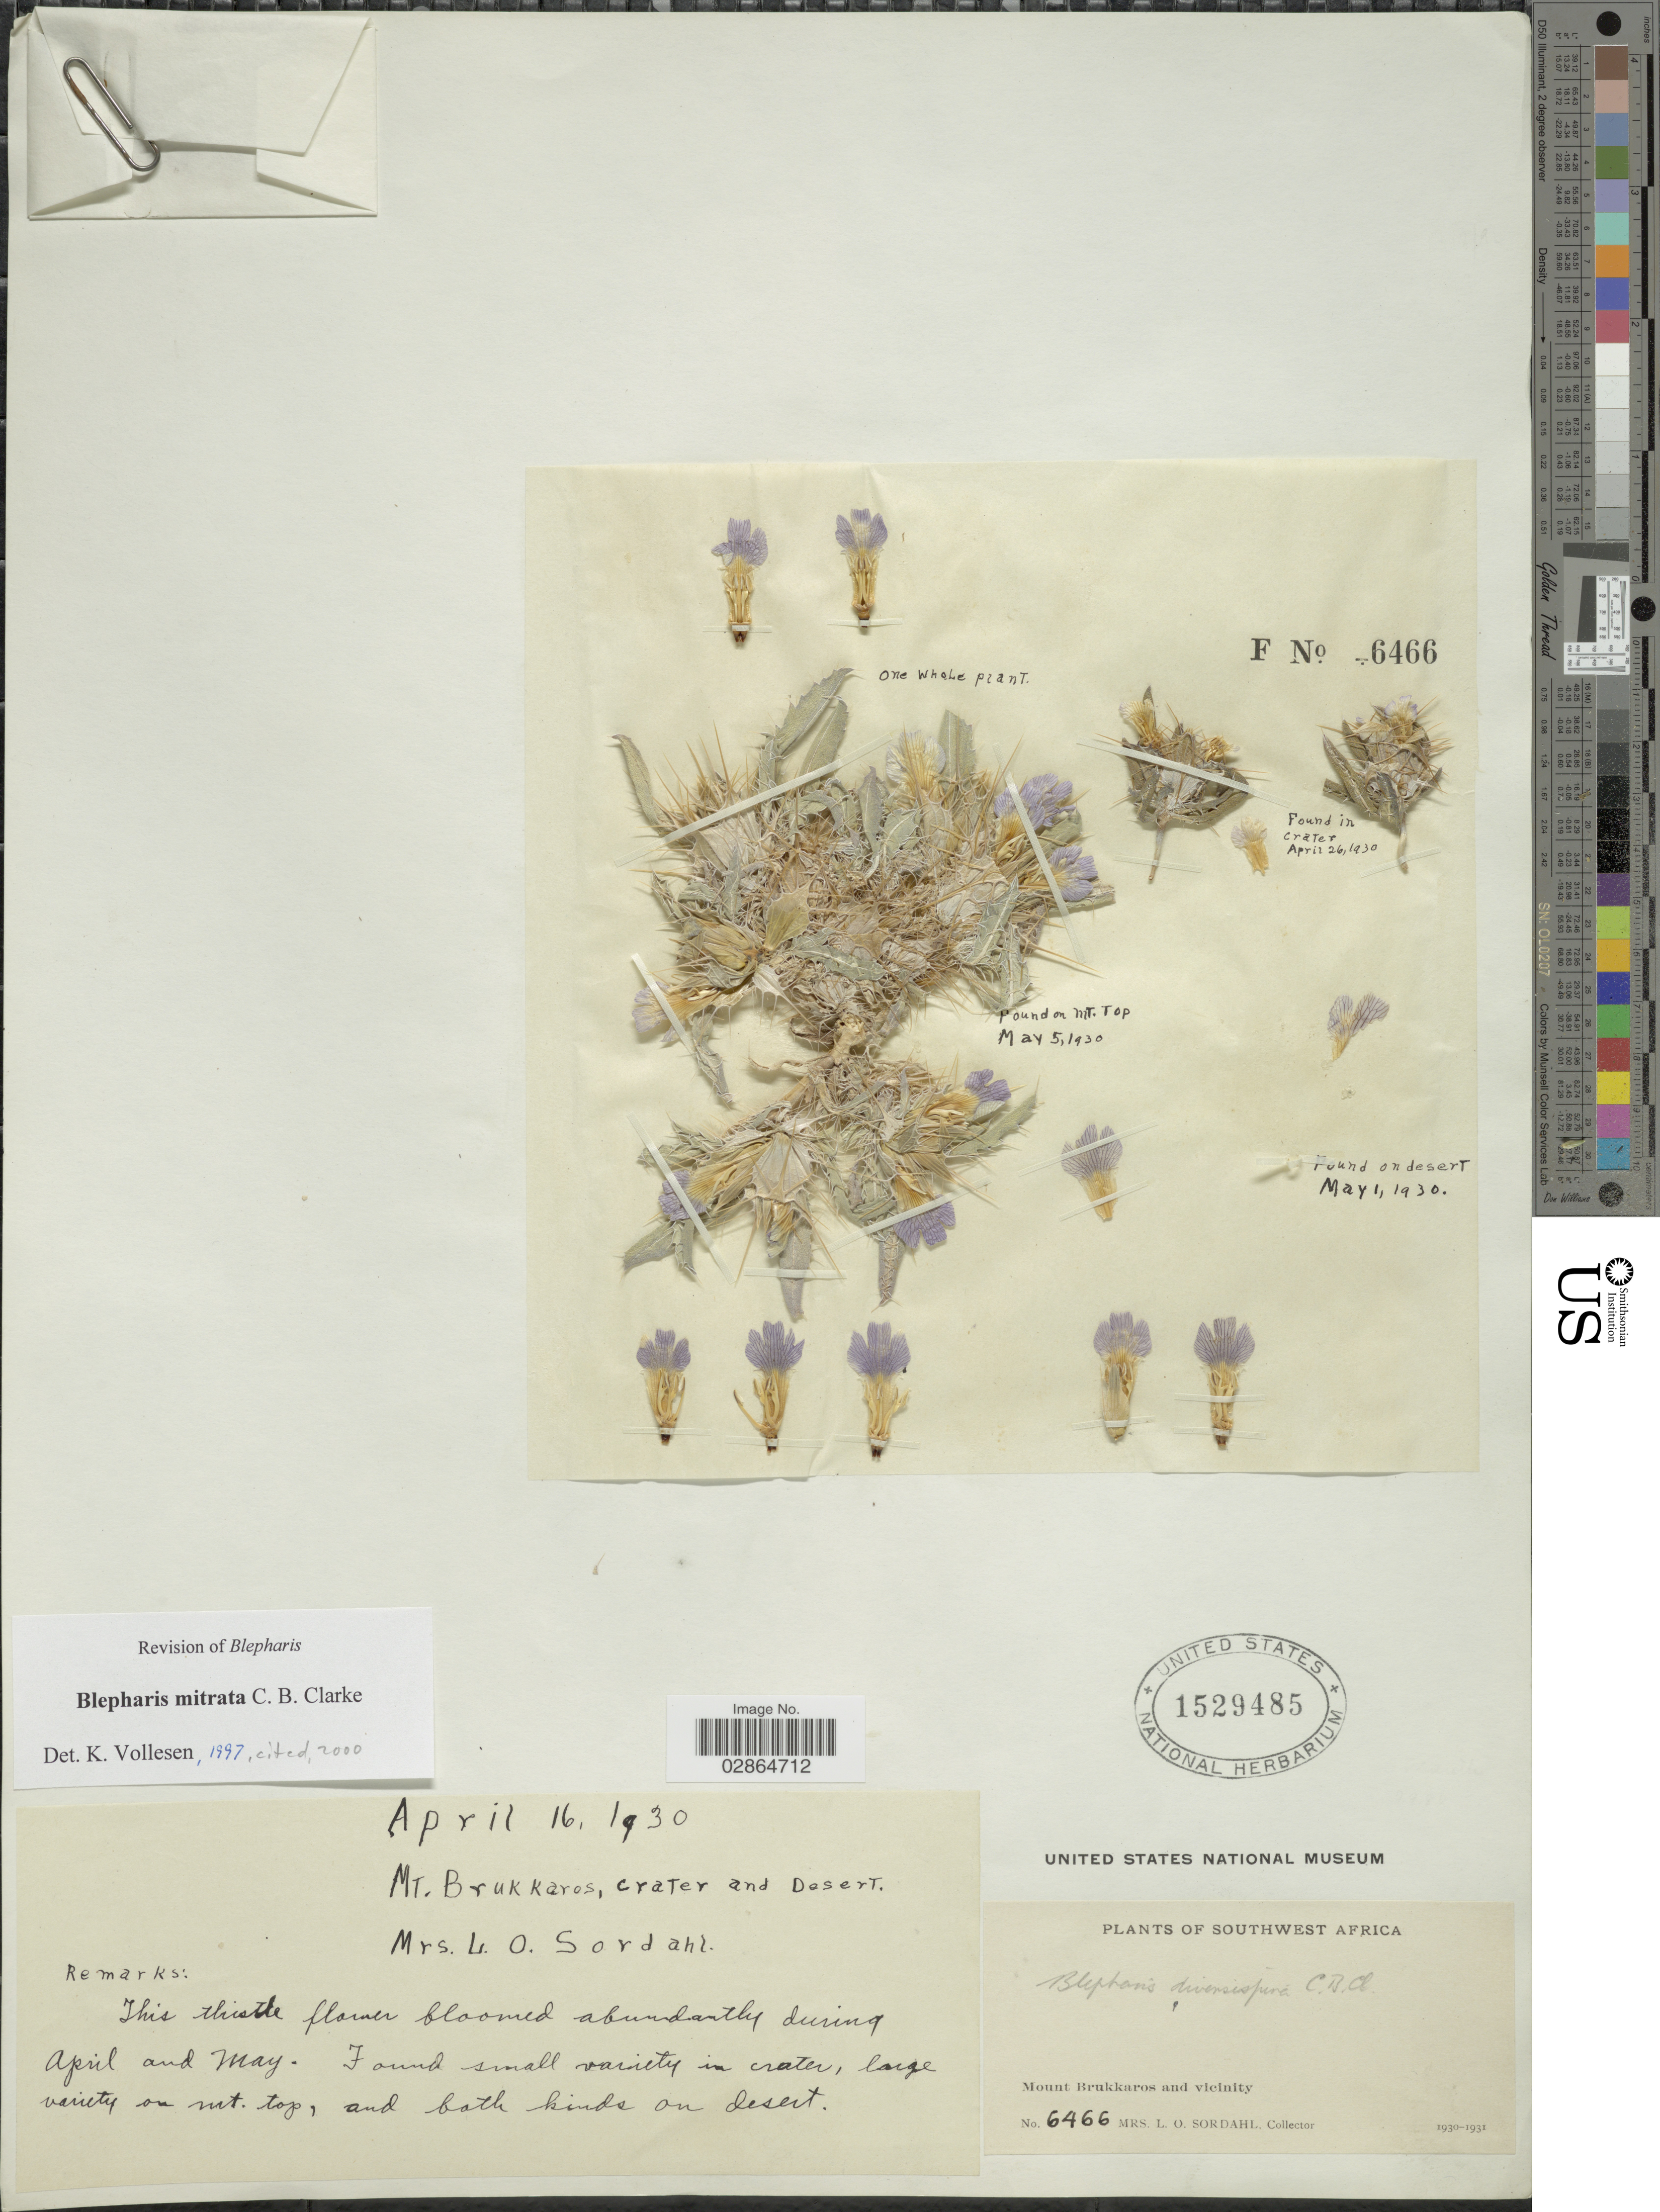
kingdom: Plantae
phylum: Tracheophyta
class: Magnoliopsida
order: Lamiales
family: Acanthaceae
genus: Blepharis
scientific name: Blepharis mitrata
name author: C.B. Clarke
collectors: L. Sordahl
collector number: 6466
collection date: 1960-04-16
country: Namibia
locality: Southwest Africa, Mount Brukkaros and vicinity.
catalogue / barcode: US 1529485